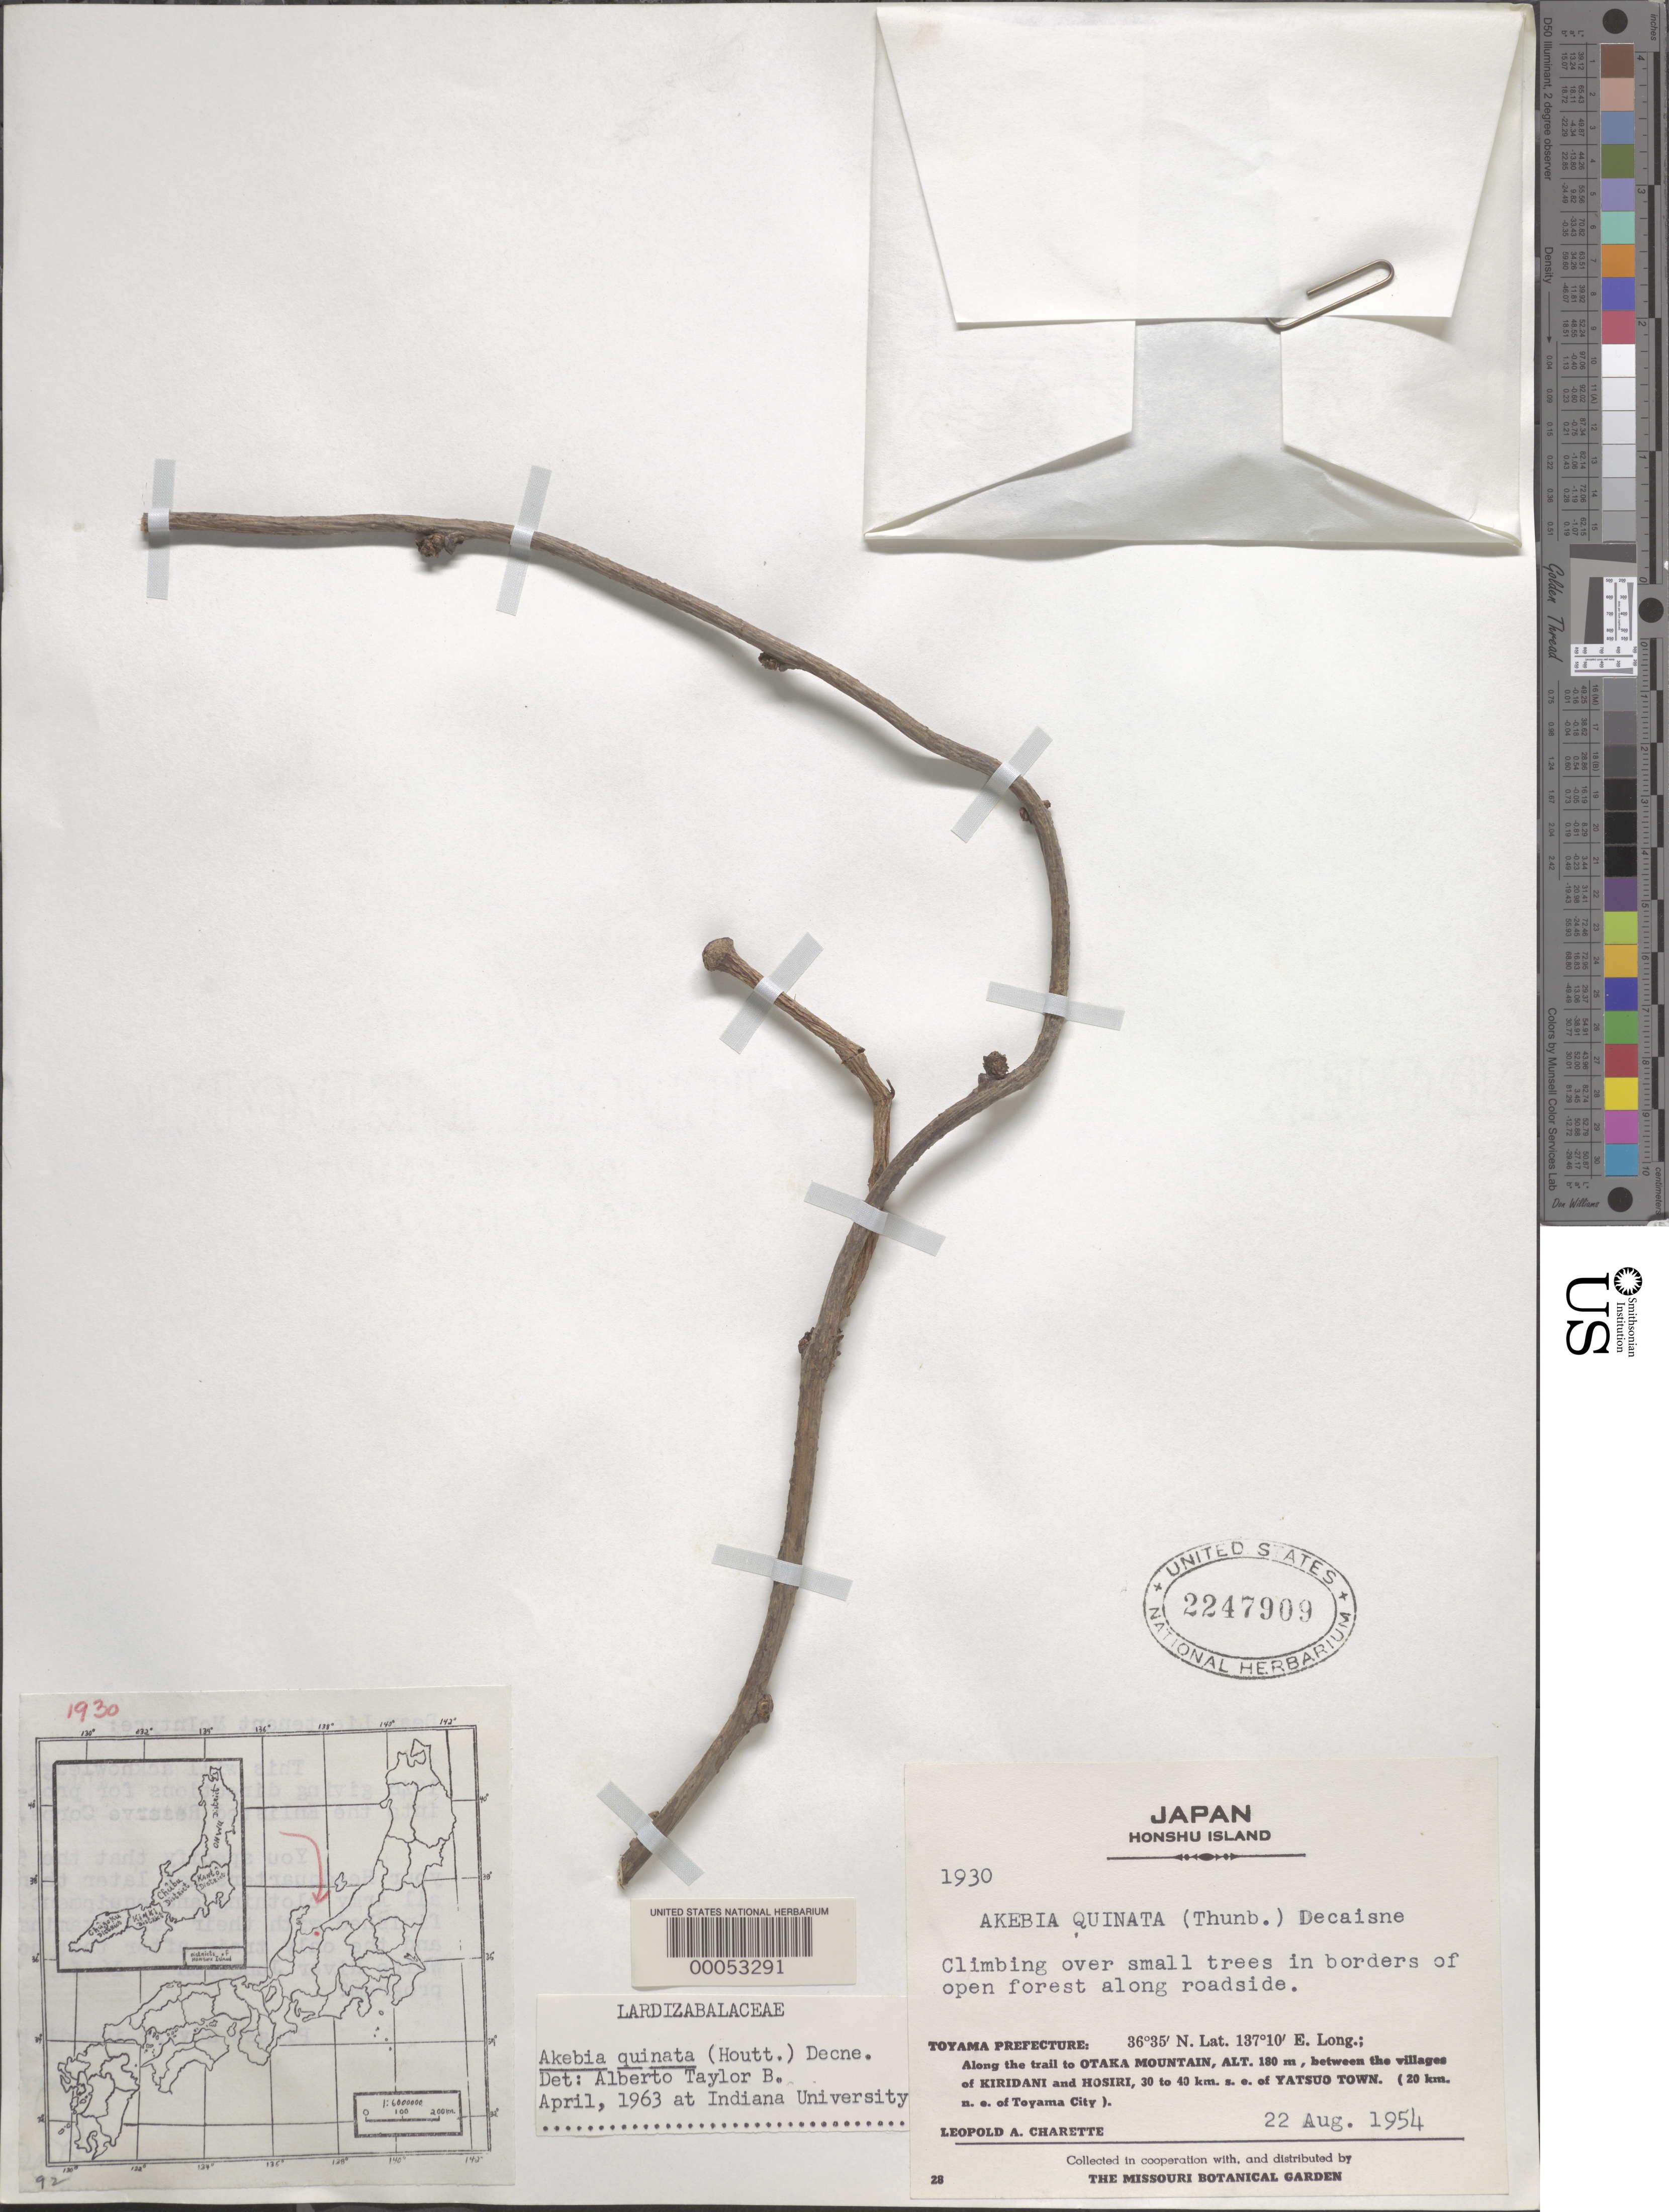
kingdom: Plantae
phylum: Tracheophyta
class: Magnoliopsida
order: Ranunculales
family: Lardizabalaceae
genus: Akebia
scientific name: Akebia quinata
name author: (Houtt.) Decne.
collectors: L. A. Charette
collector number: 1930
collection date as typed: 22 Aug 1954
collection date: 1954-08-22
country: Japan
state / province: Toyama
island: Honshu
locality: Along the trail to otaka mountain between kiridani and hosiri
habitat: Borders of open forest along roadside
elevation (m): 180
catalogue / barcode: US 2247909